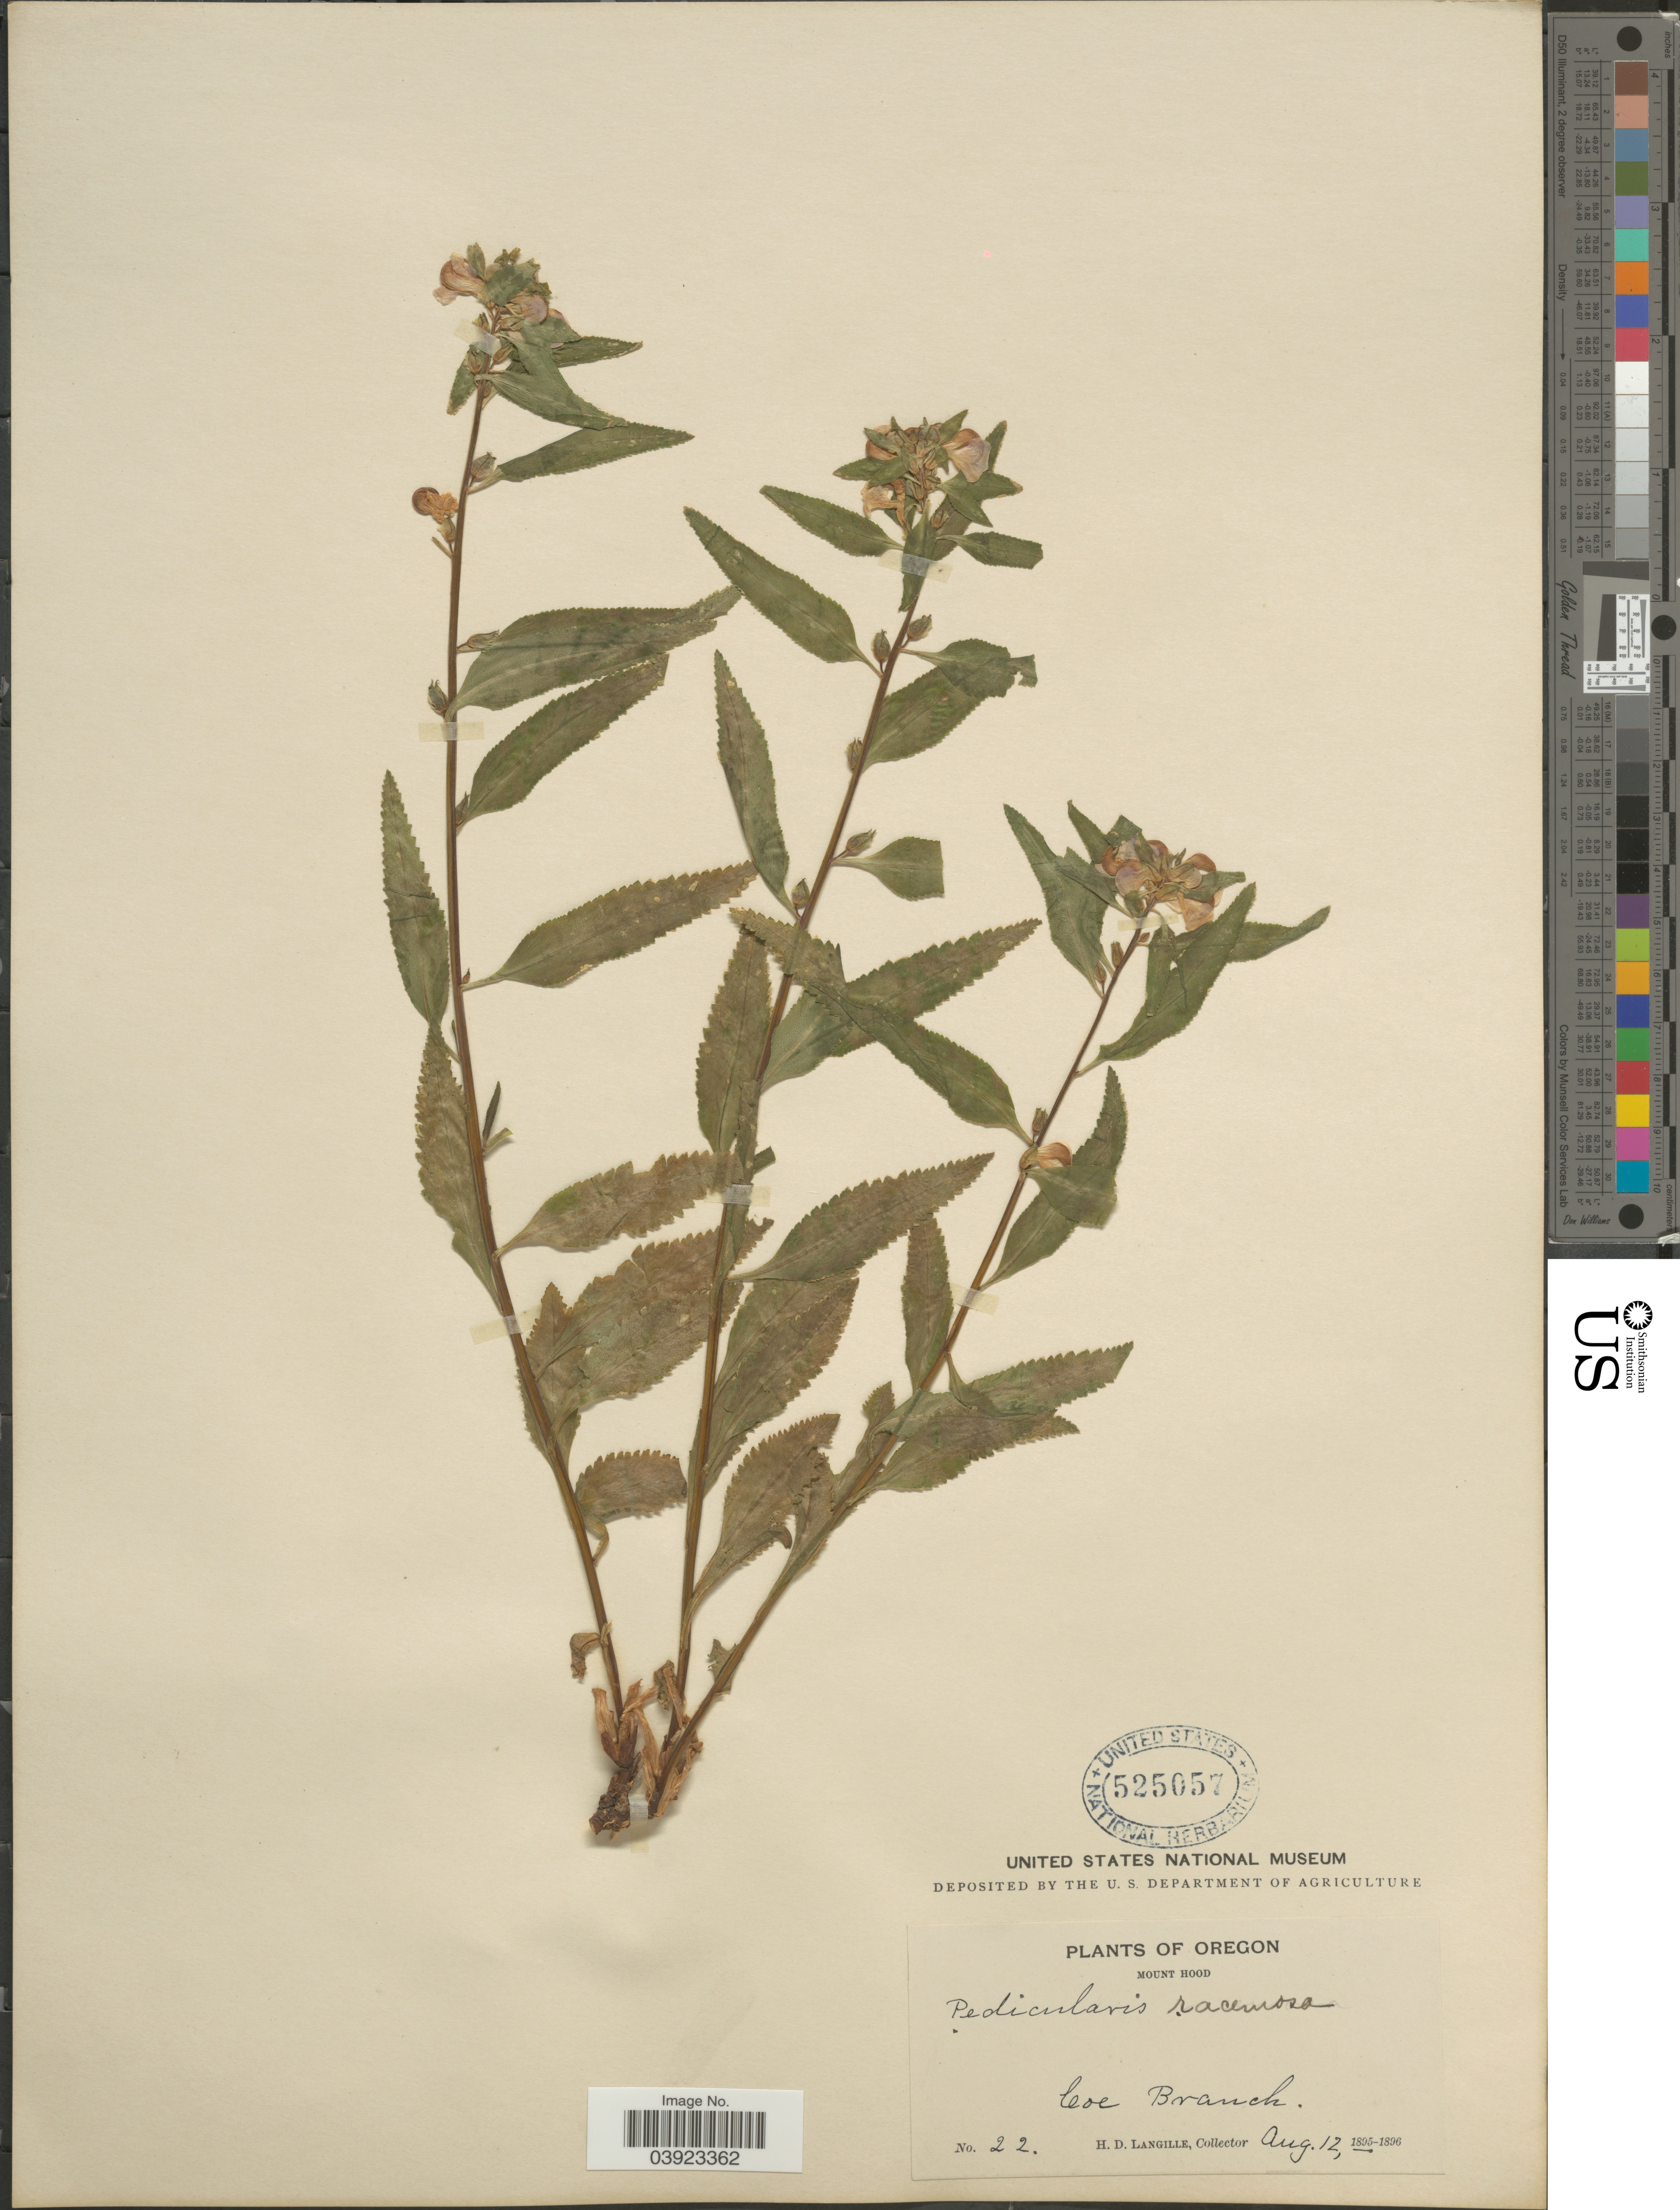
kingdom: Plantae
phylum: Tracheophyta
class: Magnoliopsida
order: Lamiales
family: Orobanchaceae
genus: Pedicularis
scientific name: Pedicularis racemosa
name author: Douglas ex Benth.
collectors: H. Langille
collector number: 22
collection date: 1895-08-12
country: United States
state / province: Oregon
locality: Mount Hood. Coe Branch.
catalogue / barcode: US 525057